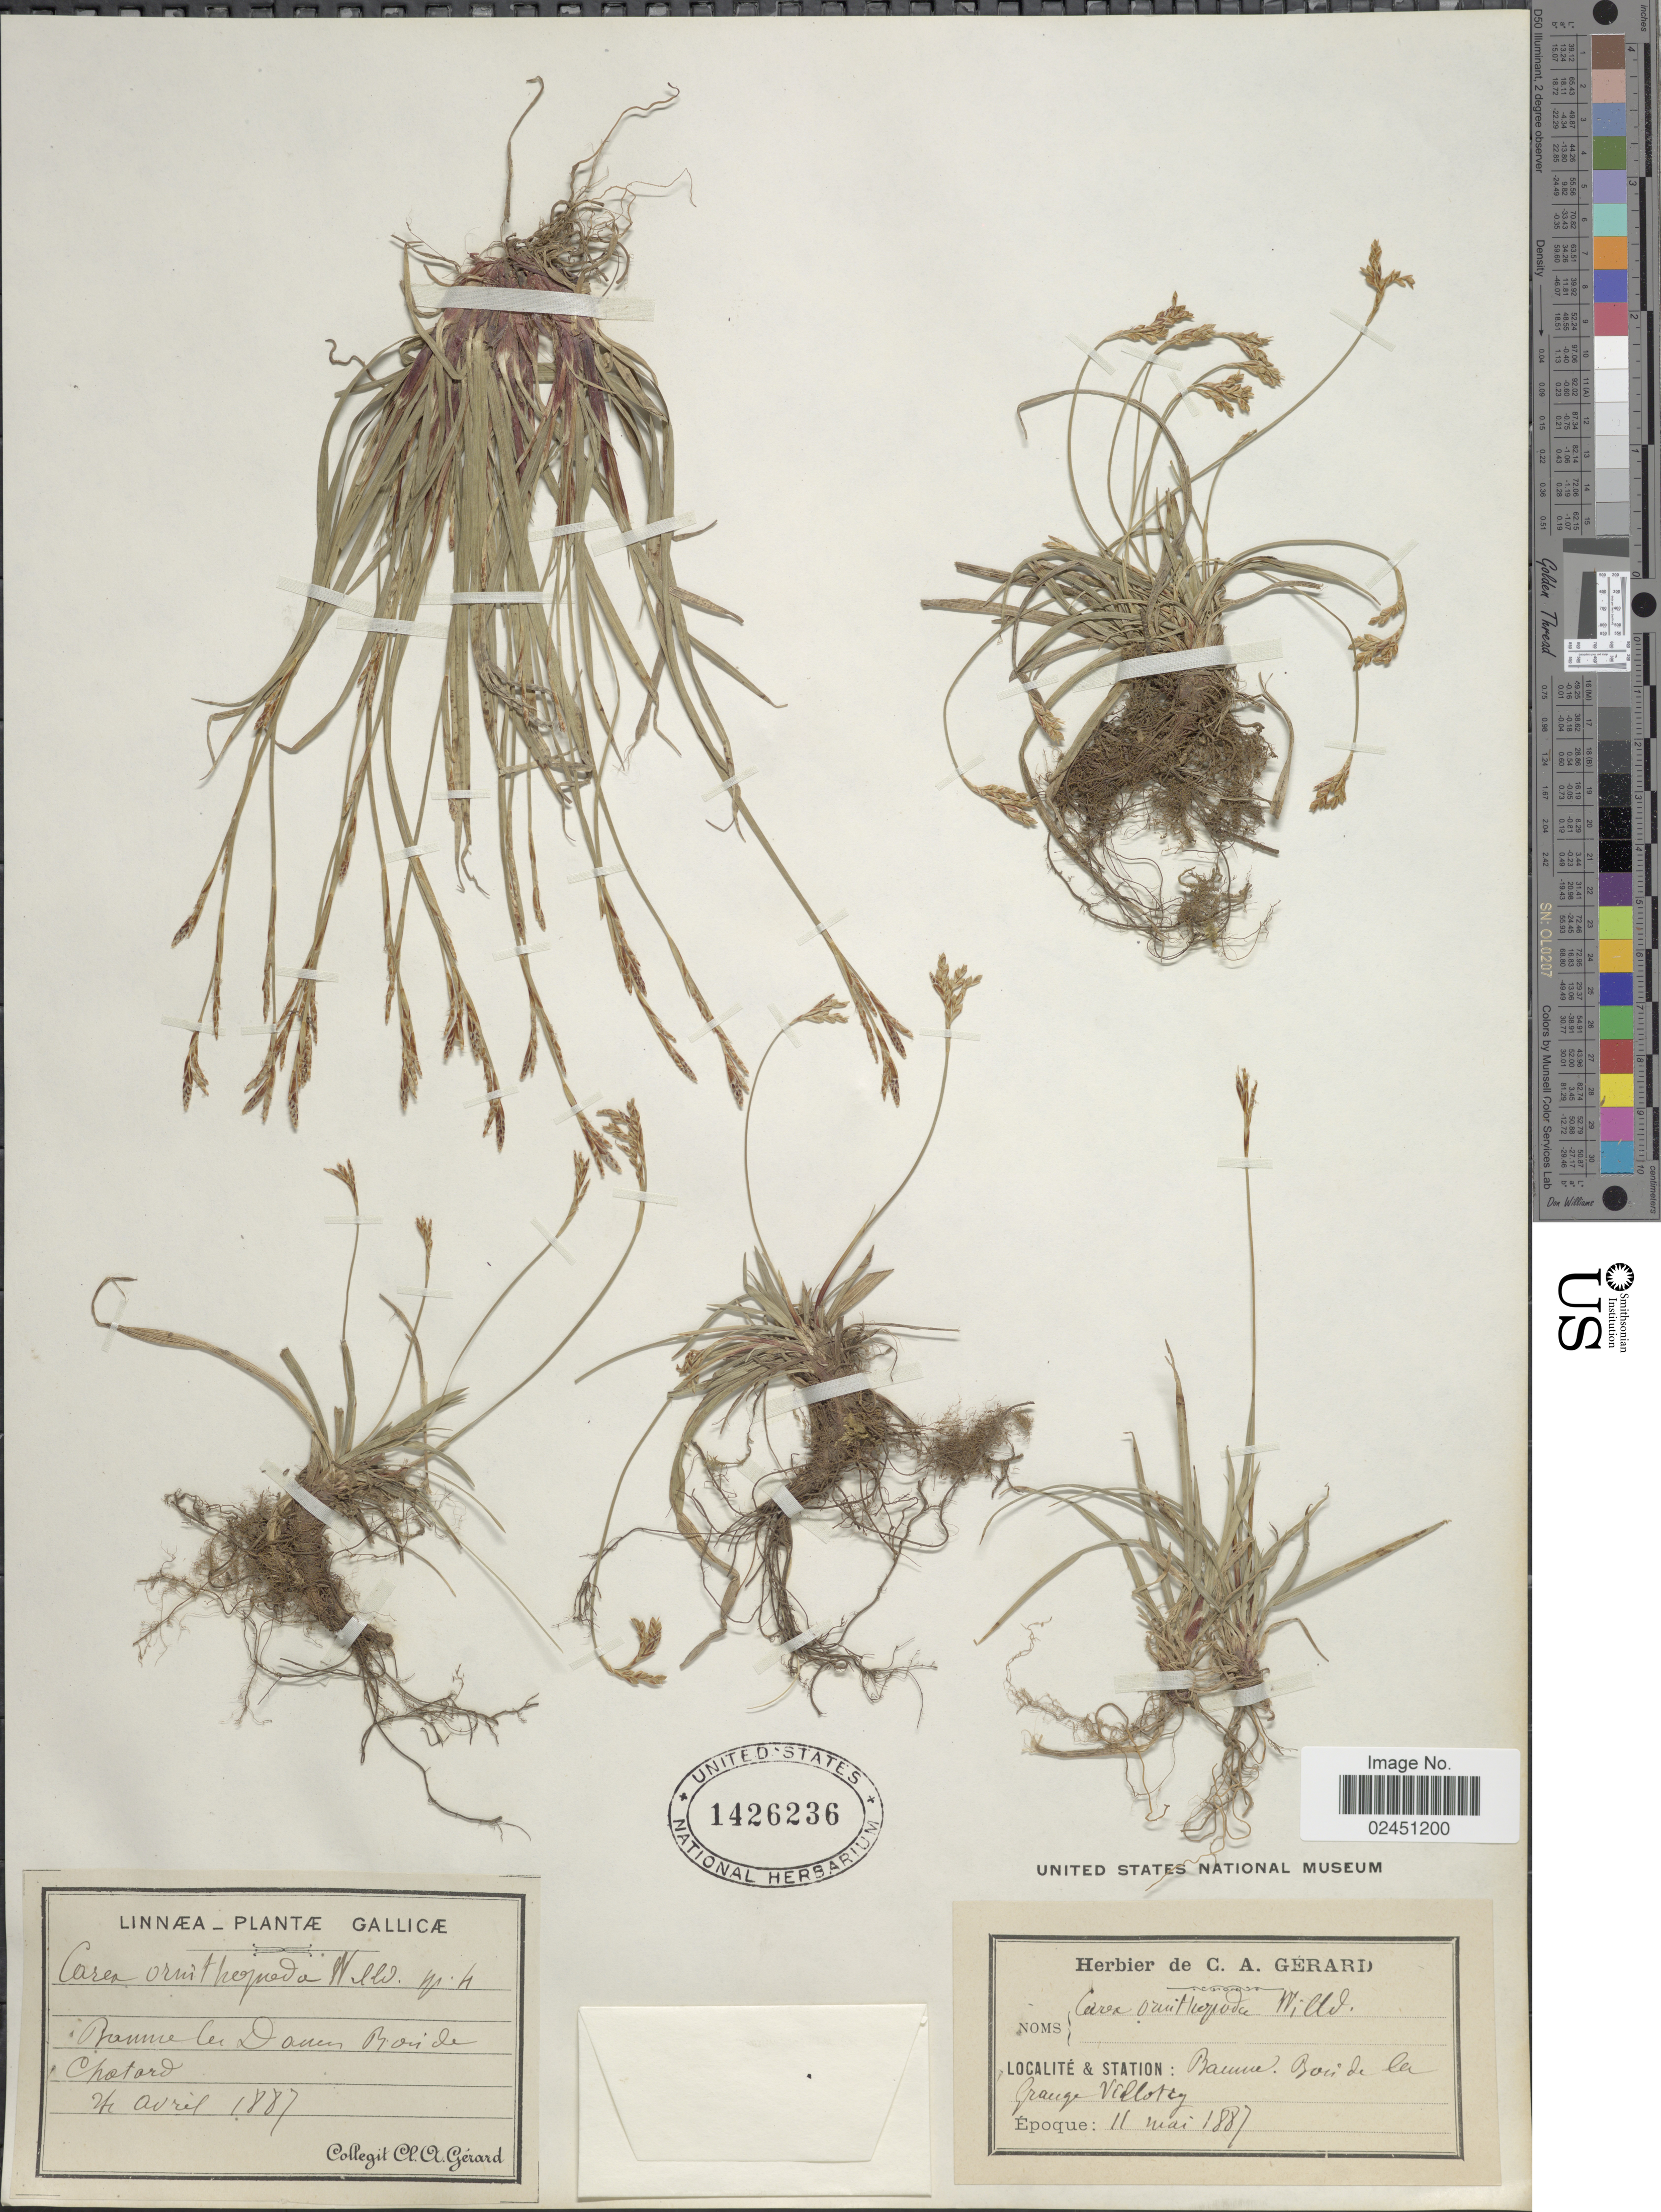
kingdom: Plantae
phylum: Tracheophyta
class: Liliopsida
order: Poales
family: Cyperaceae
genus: Carex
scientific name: Carex ornithopoda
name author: Willd.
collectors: Ex herb. de C. A. Gérard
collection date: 1887-05-11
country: France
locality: Baume Bois de la Gange Villotty [interpreted]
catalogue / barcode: US 1526236